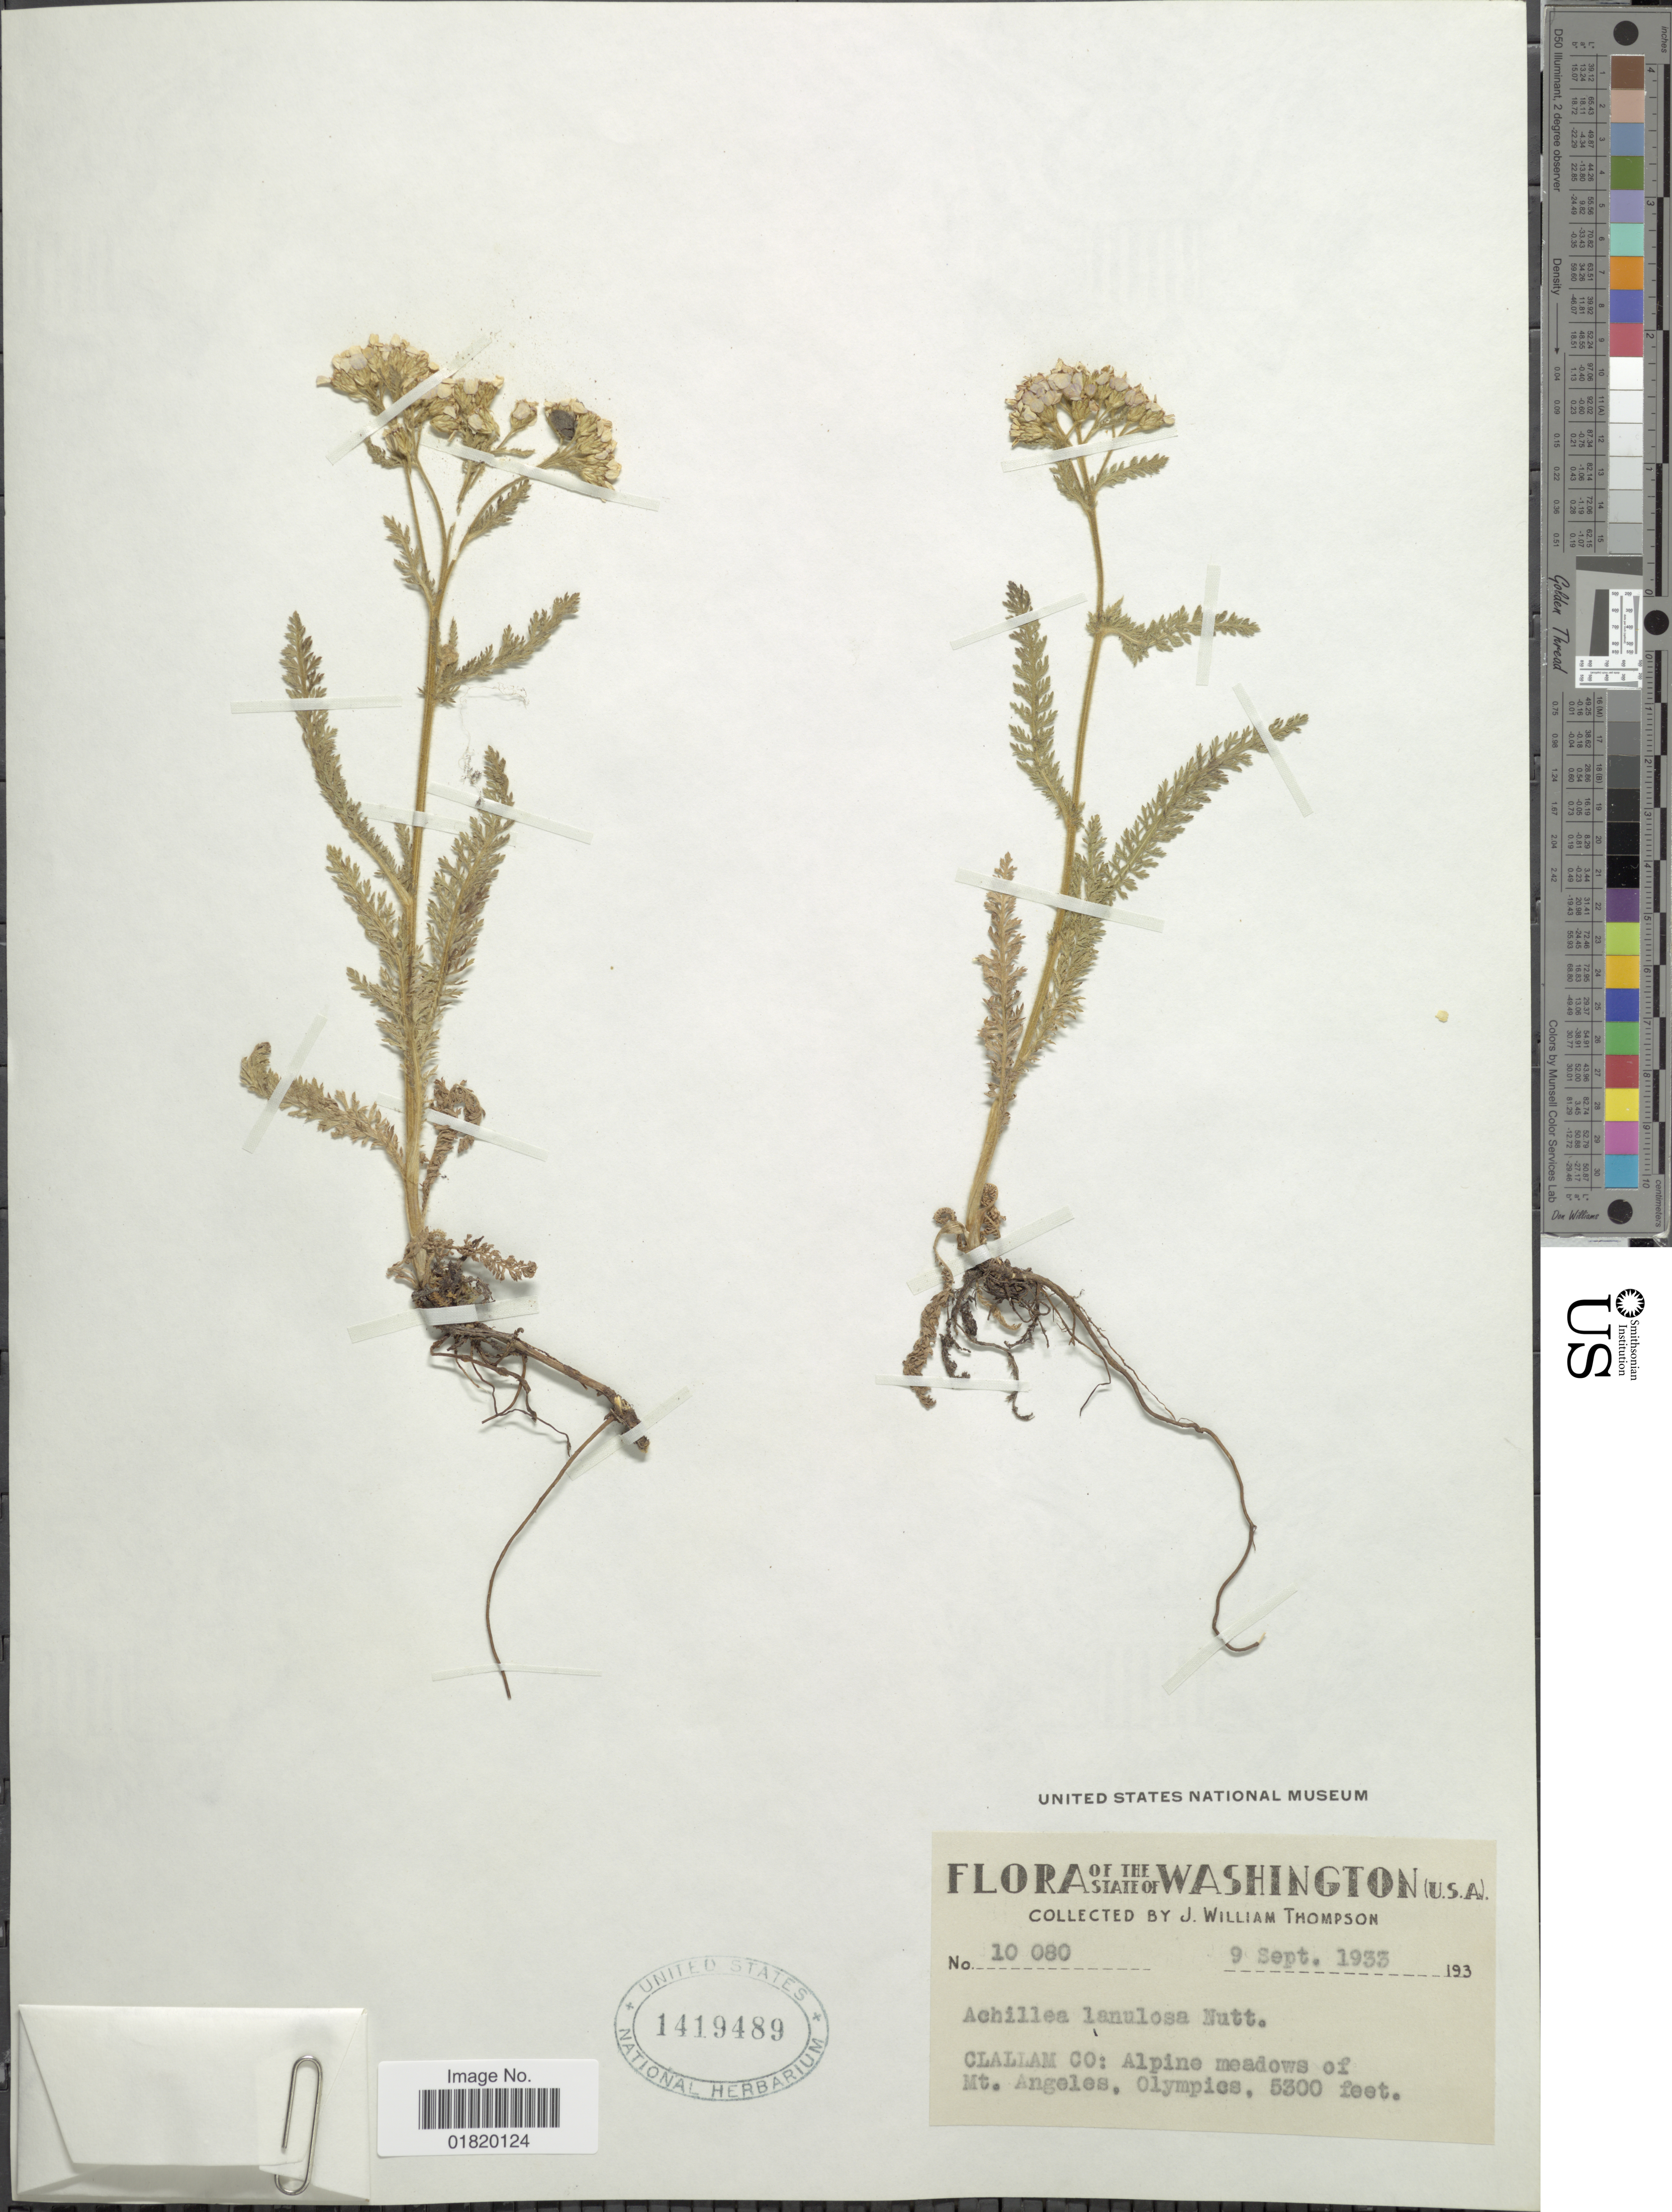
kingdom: Plantae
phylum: Tracheophyta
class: Magnoliopsida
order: Asterales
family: Asteraceae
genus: Achillea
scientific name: Achillea lanulosa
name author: Nutt.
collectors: J. W. Thompson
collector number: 10080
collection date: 1933-09-09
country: United States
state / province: Washington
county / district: Clallam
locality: Clallam Co: Mt. Angeles, Olympics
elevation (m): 1615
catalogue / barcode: US 1419489